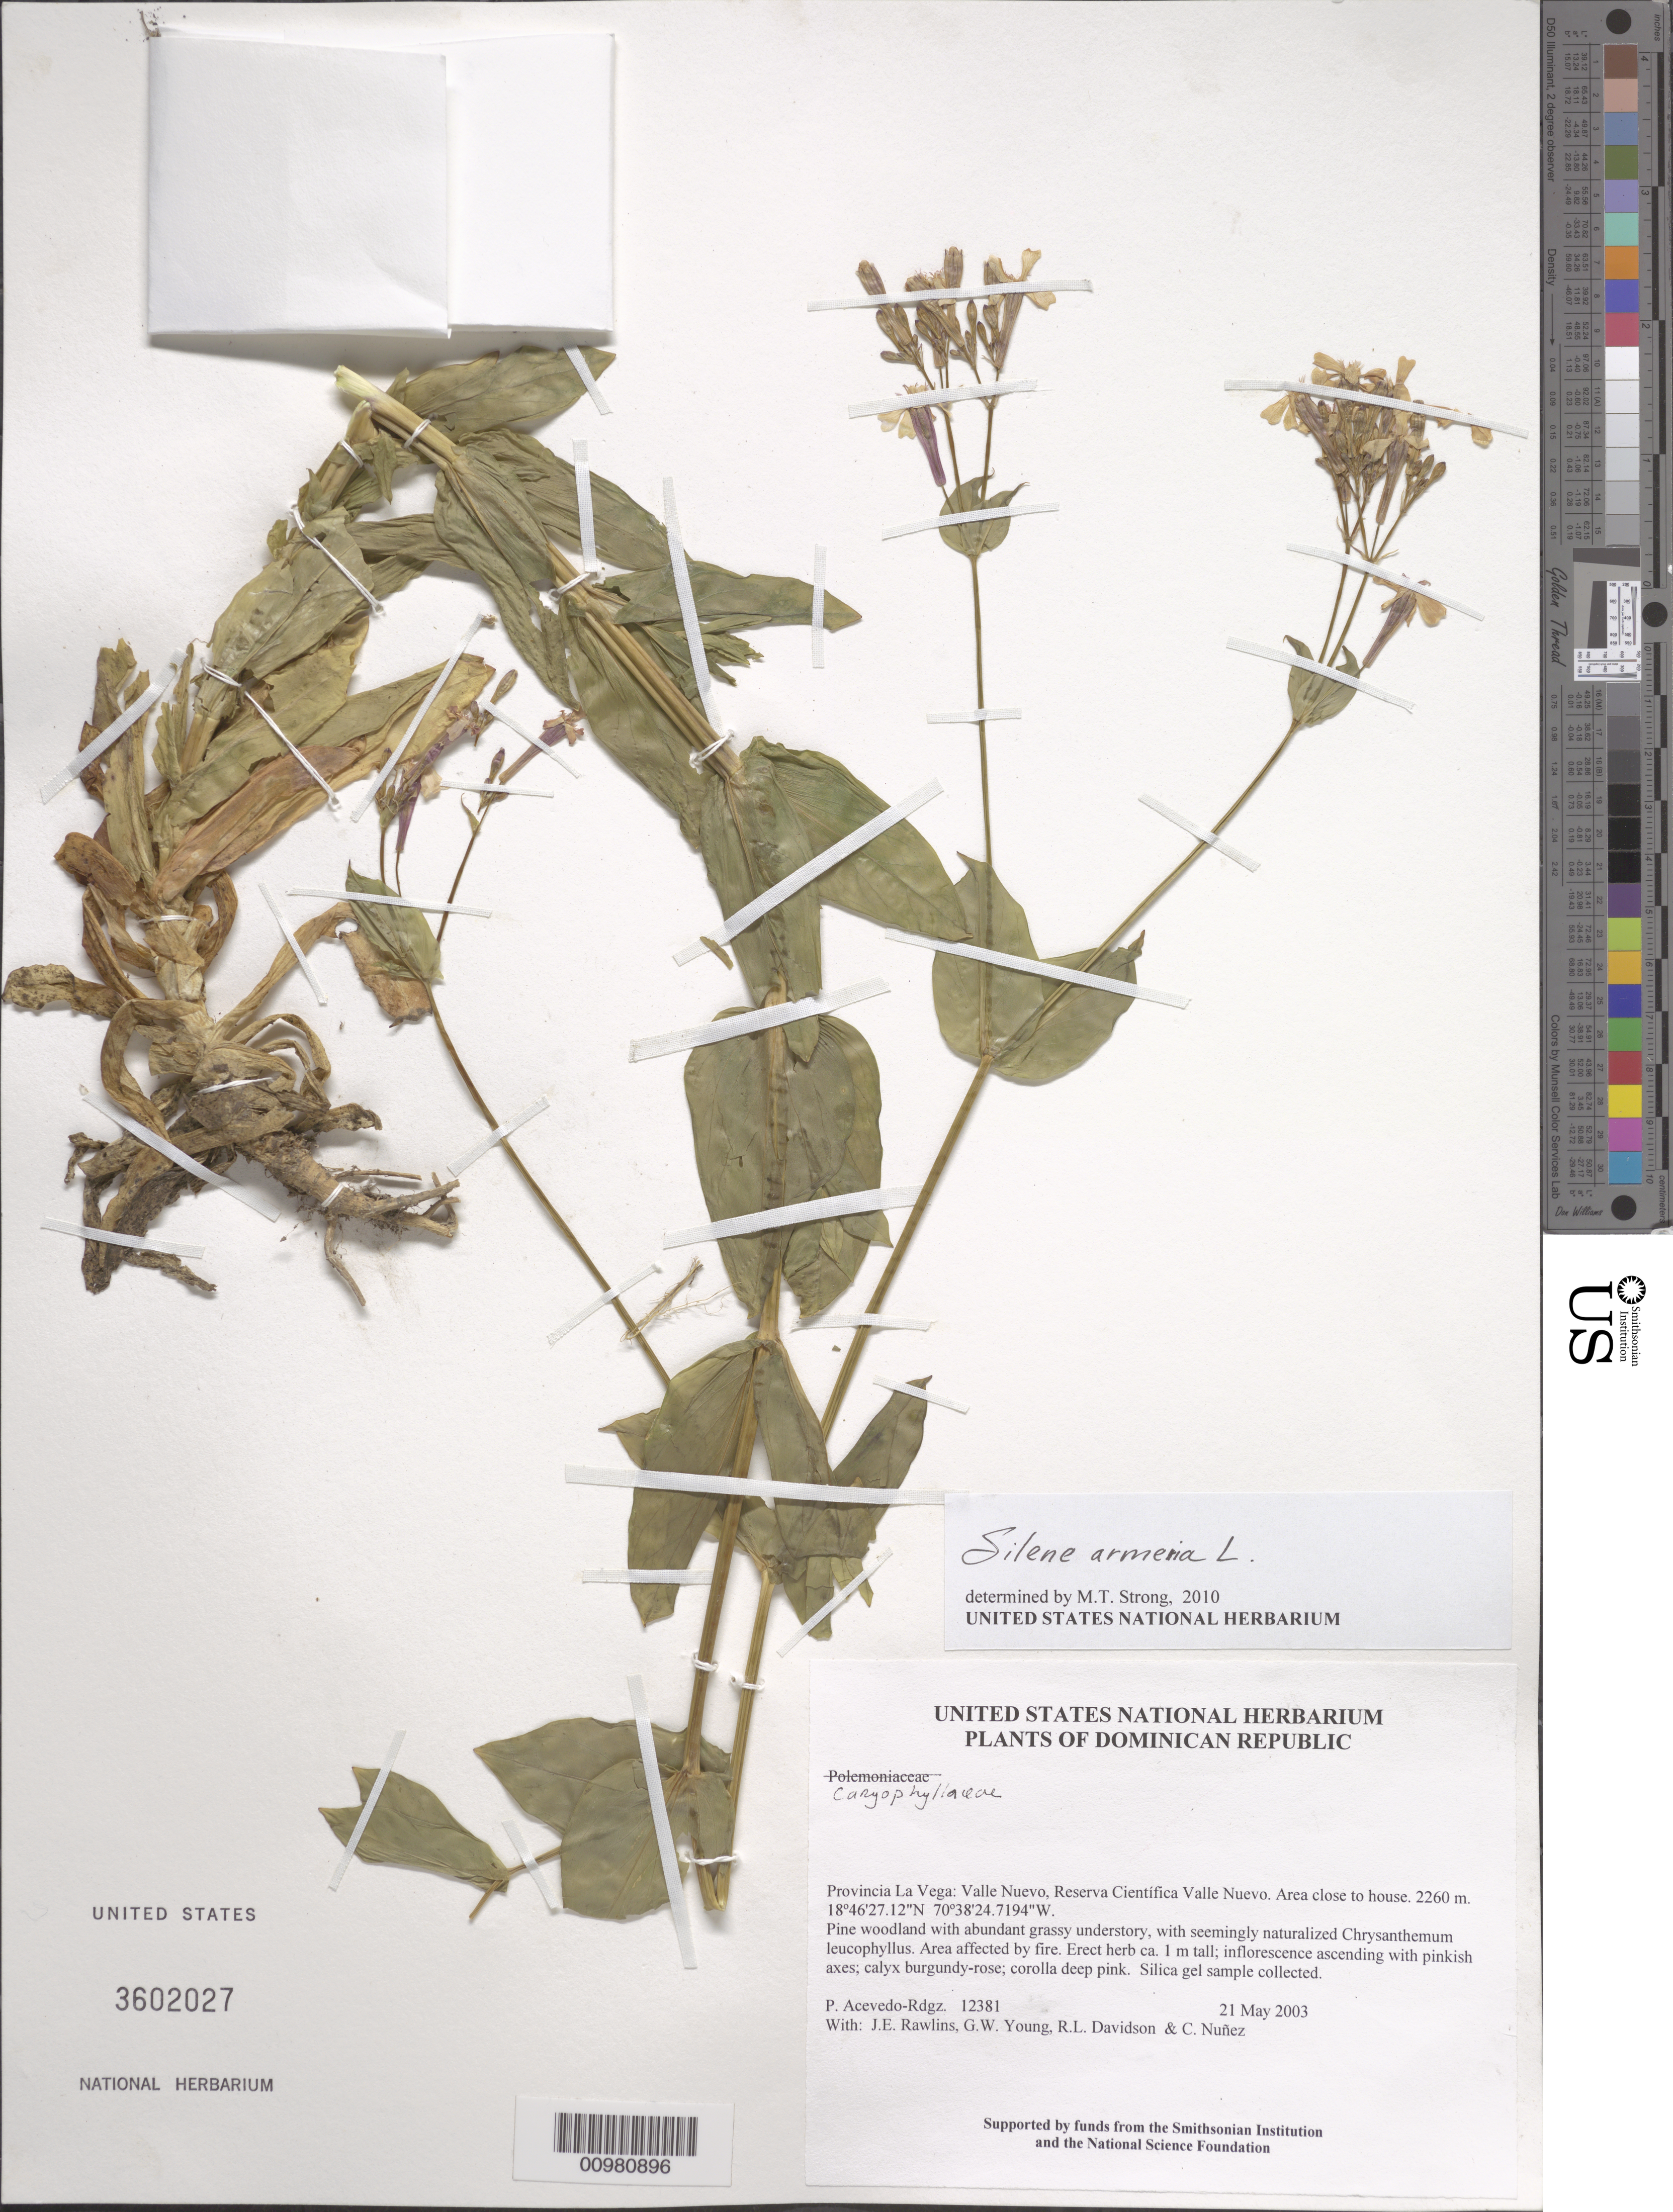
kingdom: Plantae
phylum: Tracheophyta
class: Magnoliopsida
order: Caryophyllales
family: Caryophyllaceae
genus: Atocion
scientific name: Atocion armeria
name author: (L.) Raf.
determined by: U.S. National Herbarium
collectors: P. Acevedo-Rodr., J. Rawlins, G. Young, R. Davidson & C. Nunez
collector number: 12381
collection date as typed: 21 May 2003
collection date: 2003-05-21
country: Dominican Republic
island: Hispaniola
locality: Provincia La Vega: Valle Nuevo, Reserva Científica Valle Nuevo. Area close to house.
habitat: Pine woodland with abundant grassy understory, with seemingly naturalized Chrysanthemum leucophyllus. Area affected by fire.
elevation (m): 2260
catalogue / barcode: US 3602027